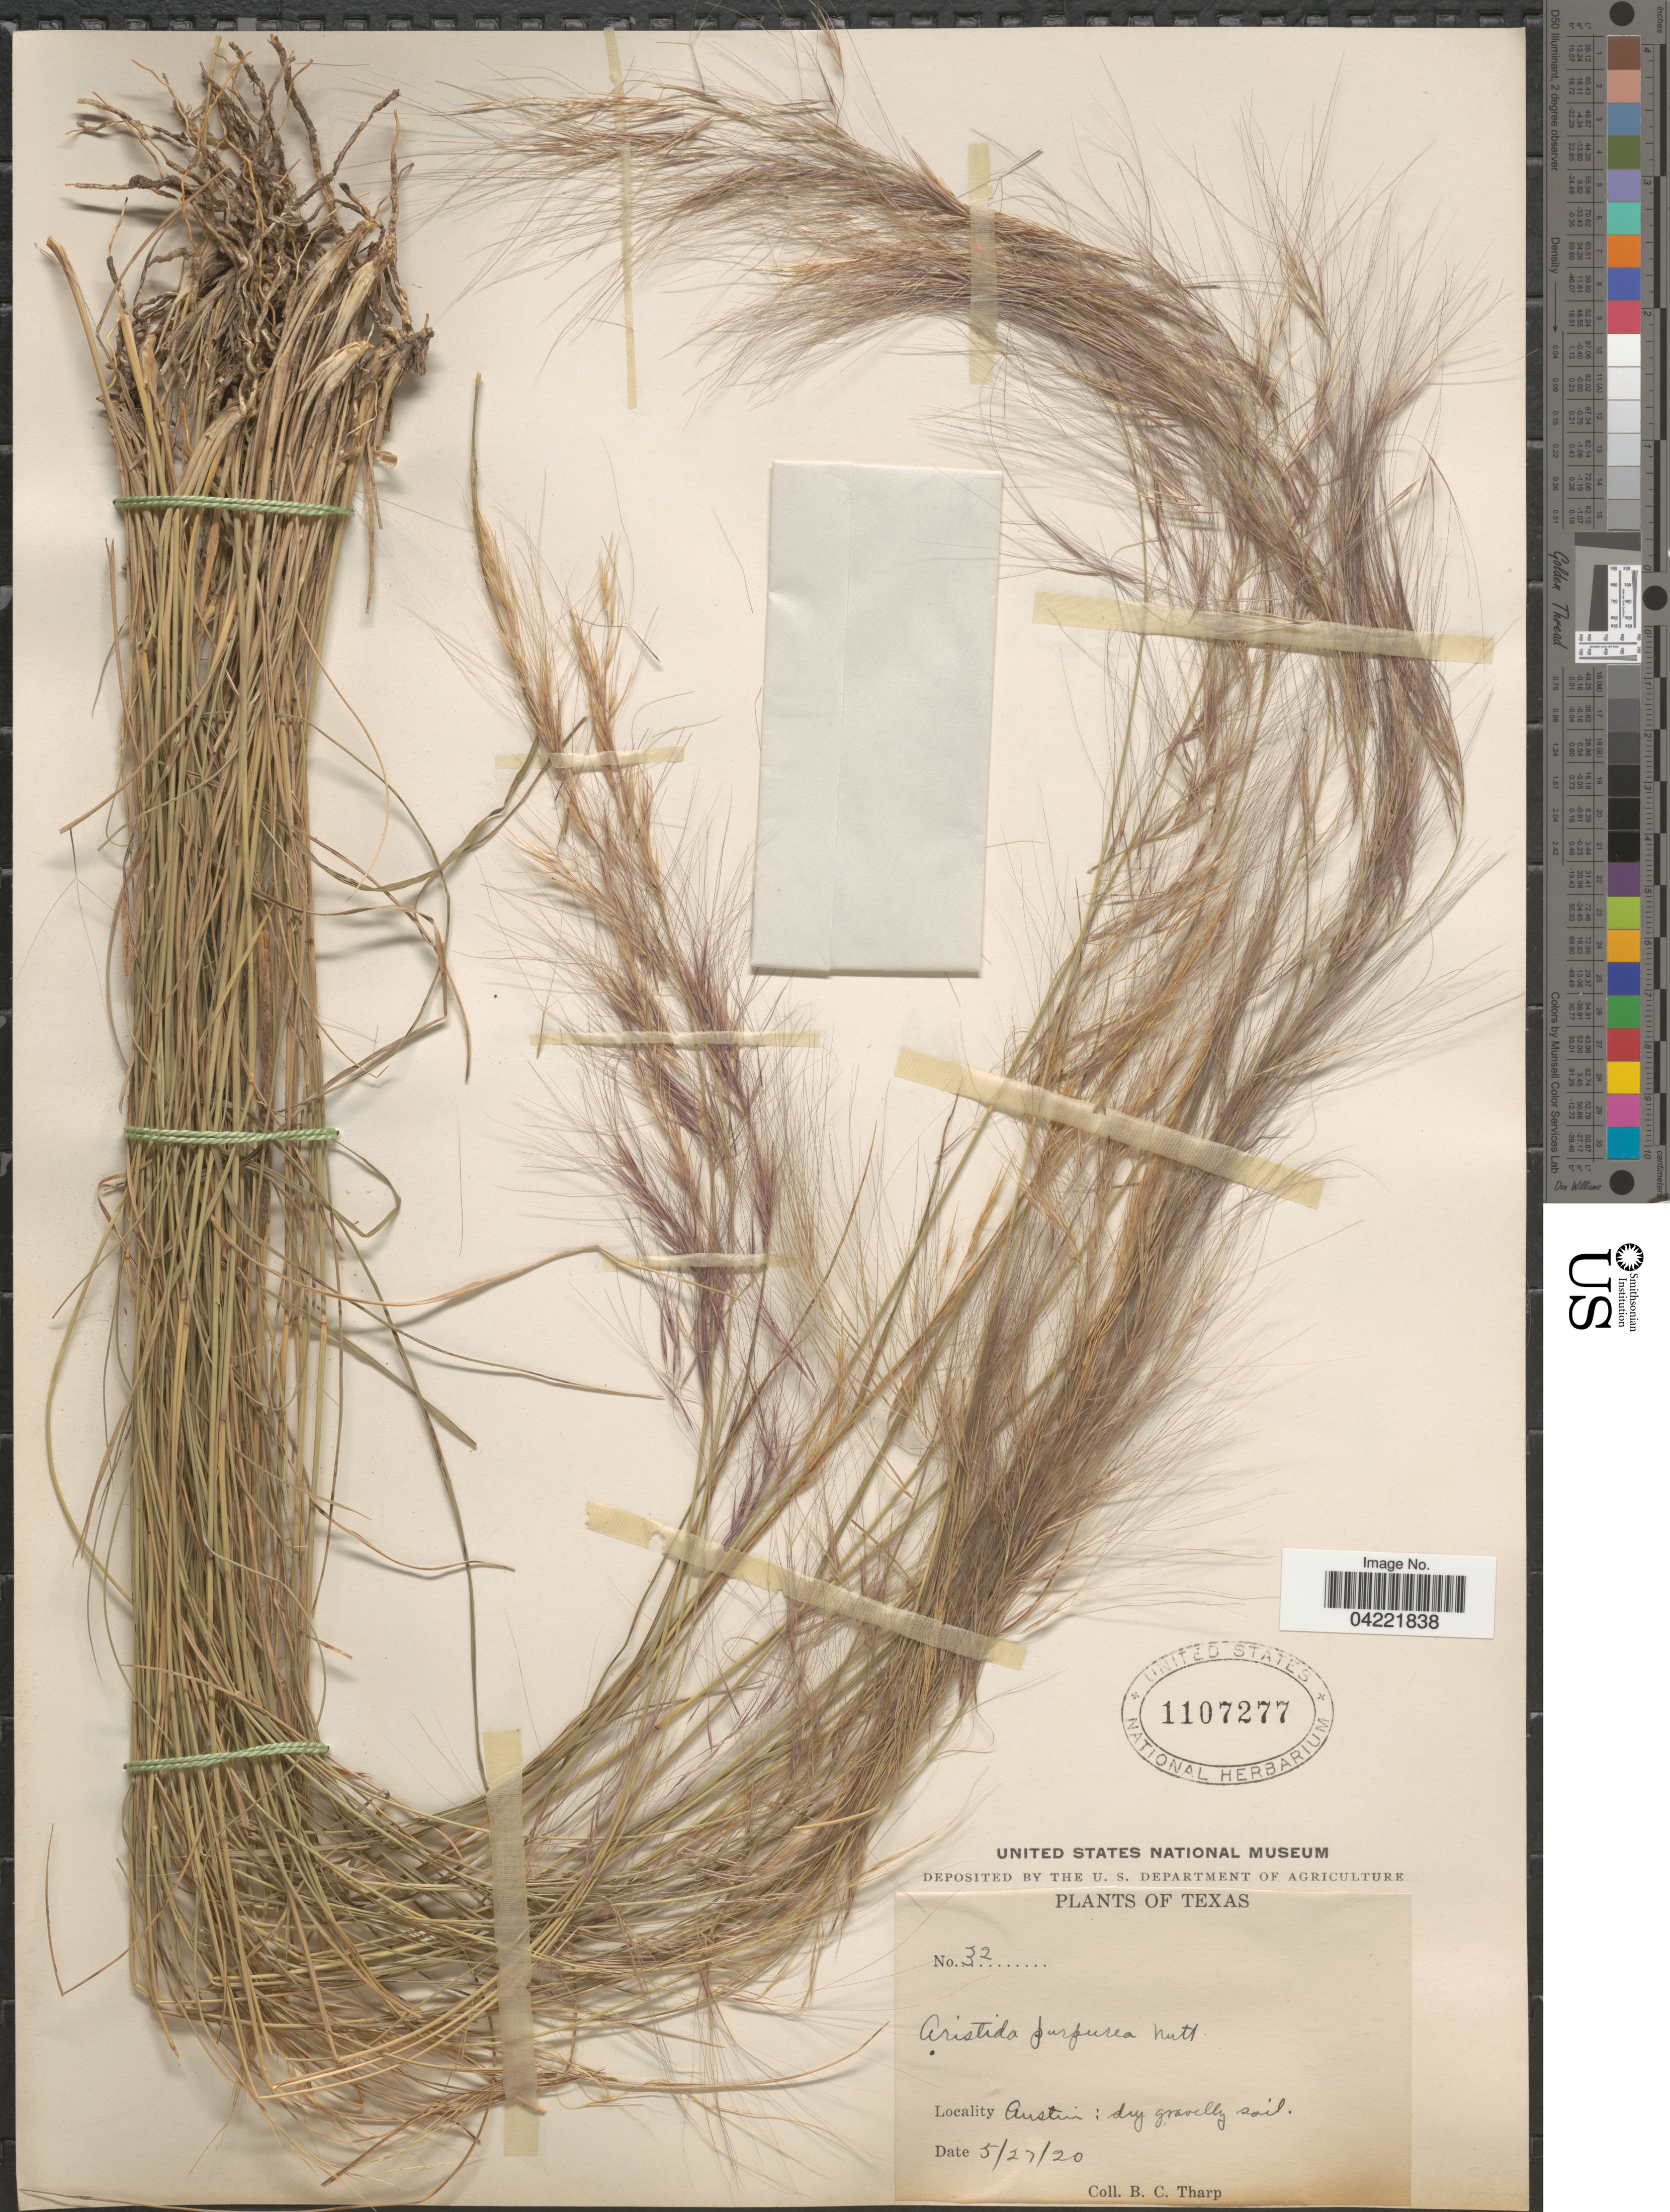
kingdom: Plantae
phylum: Tracheophyta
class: Liliopsida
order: Poales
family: Poaceae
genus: Aristida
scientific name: Aristida purpurea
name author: Nutt.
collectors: B. C. Tharp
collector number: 32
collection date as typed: Transcribed d/m/y: 27/5/20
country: United States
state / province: Texas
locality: Austin.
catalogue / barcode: US 1107277